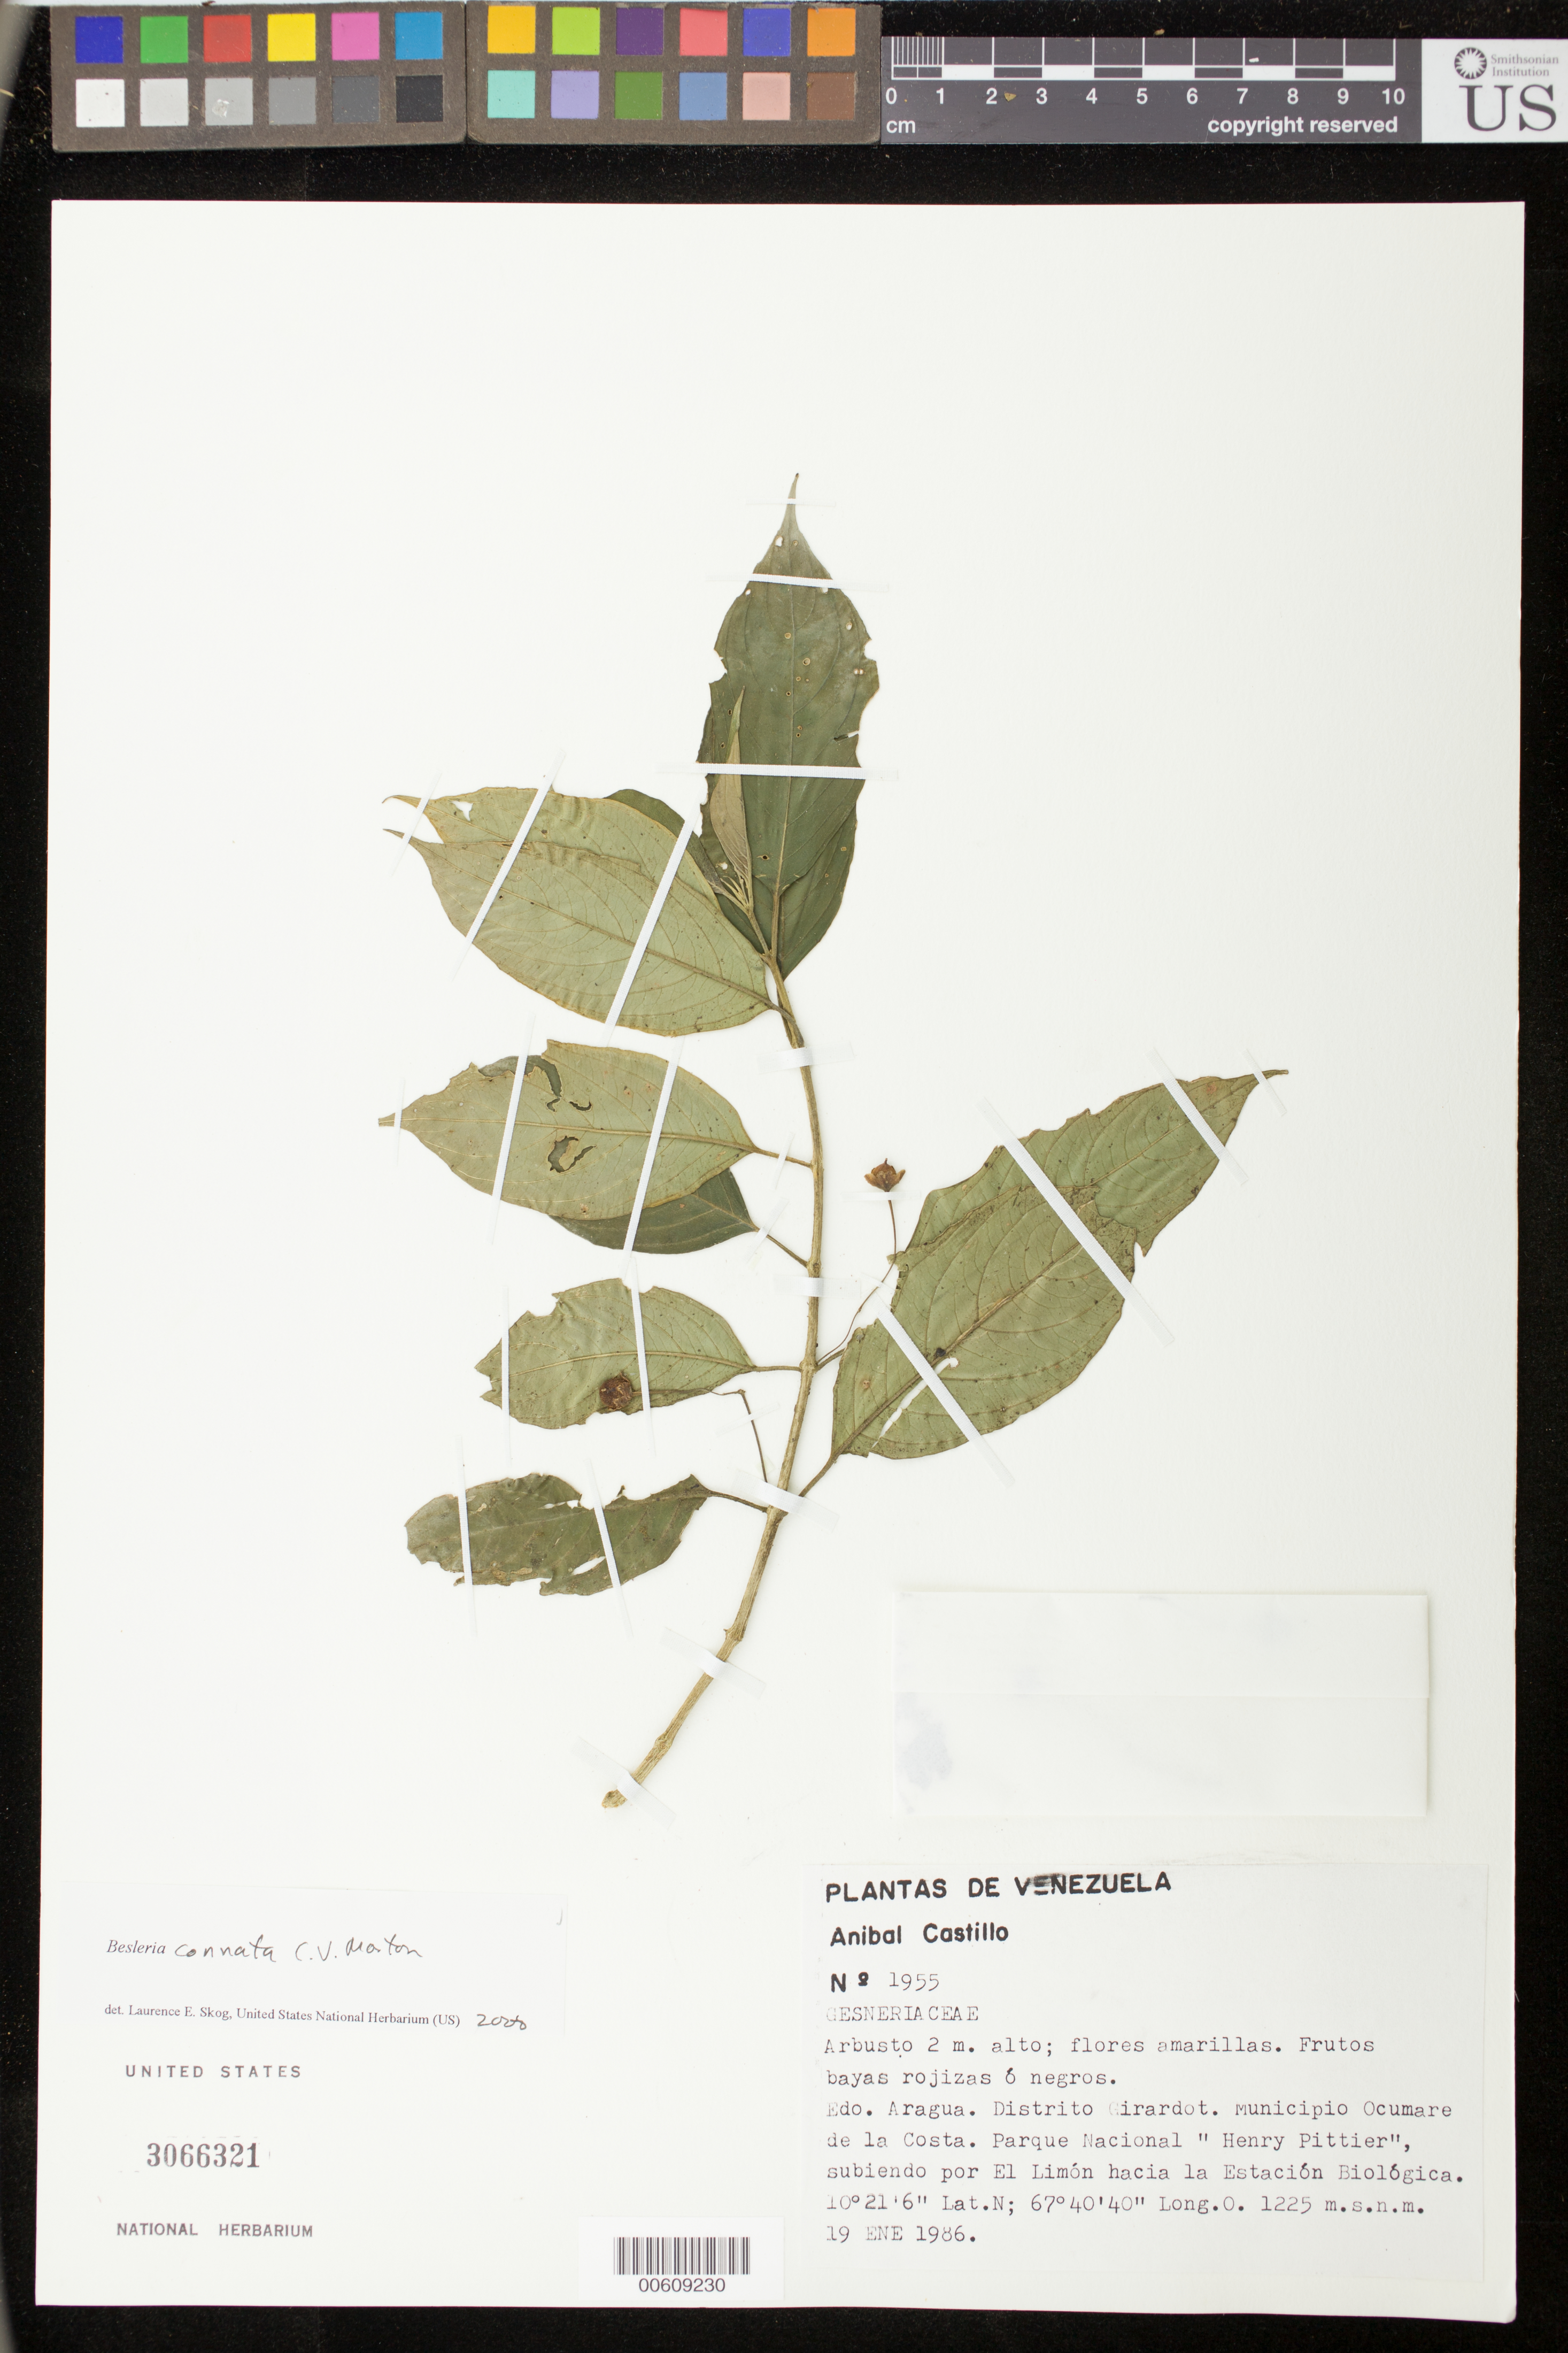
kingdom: Plantae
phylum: Tracheophyta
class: Magnoliopsida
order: Lamiales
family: Gesneriaceae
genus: Besleria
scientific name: Besleria connata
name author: C.V. Morton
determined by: Skog, Laurence E.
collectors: A. Castillo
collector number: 1955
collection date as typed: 19 Jan 1986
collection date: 1986-01-19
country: Venezuela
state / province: Aragua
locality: Dto. Girardot, mpio. Ocumare de la Costa, "Parque Nacional Henry Pittier", subiendo por el Limón hacia la Estación Biológica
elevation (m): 1225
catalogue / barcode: US 3066321